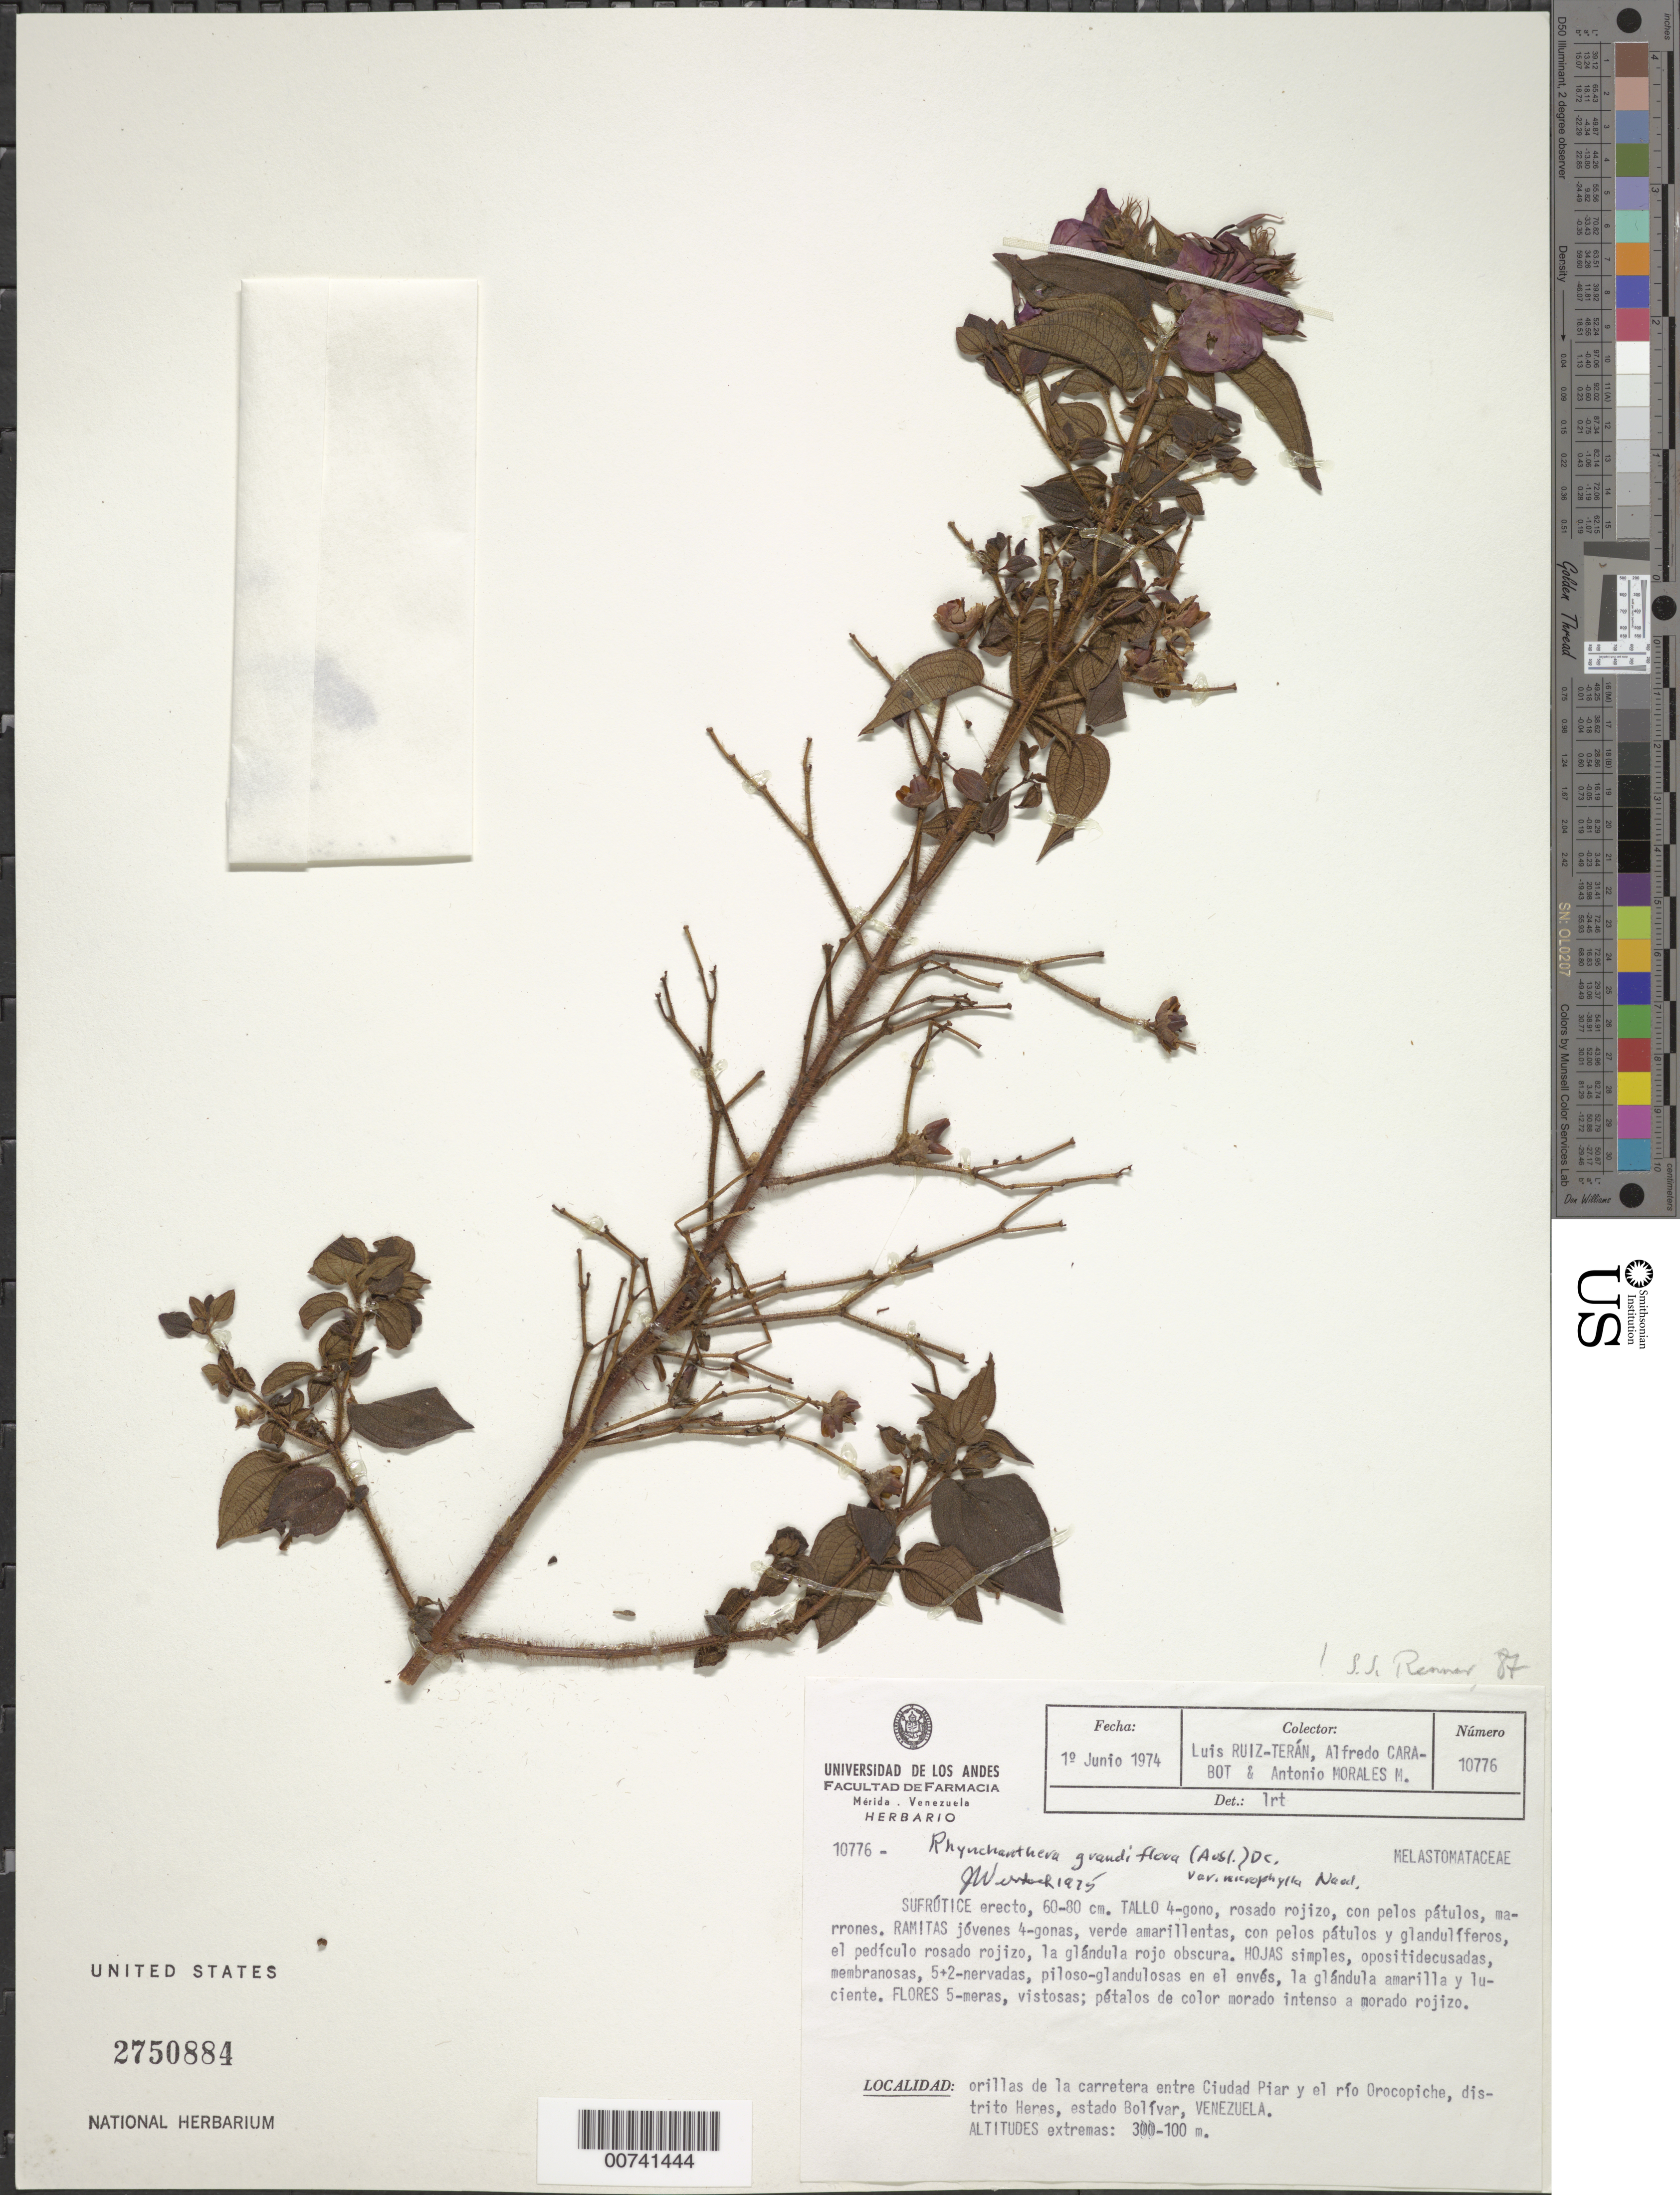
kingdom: Plantae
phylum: Tracheophyta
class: Magnoliopsida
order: Myrtales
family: Melastomataceae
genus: Rhynchanthera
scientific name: Rhynchanthera grandiflora var. microphylla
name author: Naudin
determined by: Renner, S. S.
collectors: L. E. Ruíz-Terán, A. Carabot C. & A. Morales M.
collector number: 10776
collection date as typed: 1-Jun-74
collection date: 1974-06-01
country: Venezuela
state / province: Bolívar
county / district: Heres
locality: Ciudad Piau to Río Orocopiche road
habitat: Along road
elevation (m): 100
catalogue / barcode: US 2750884